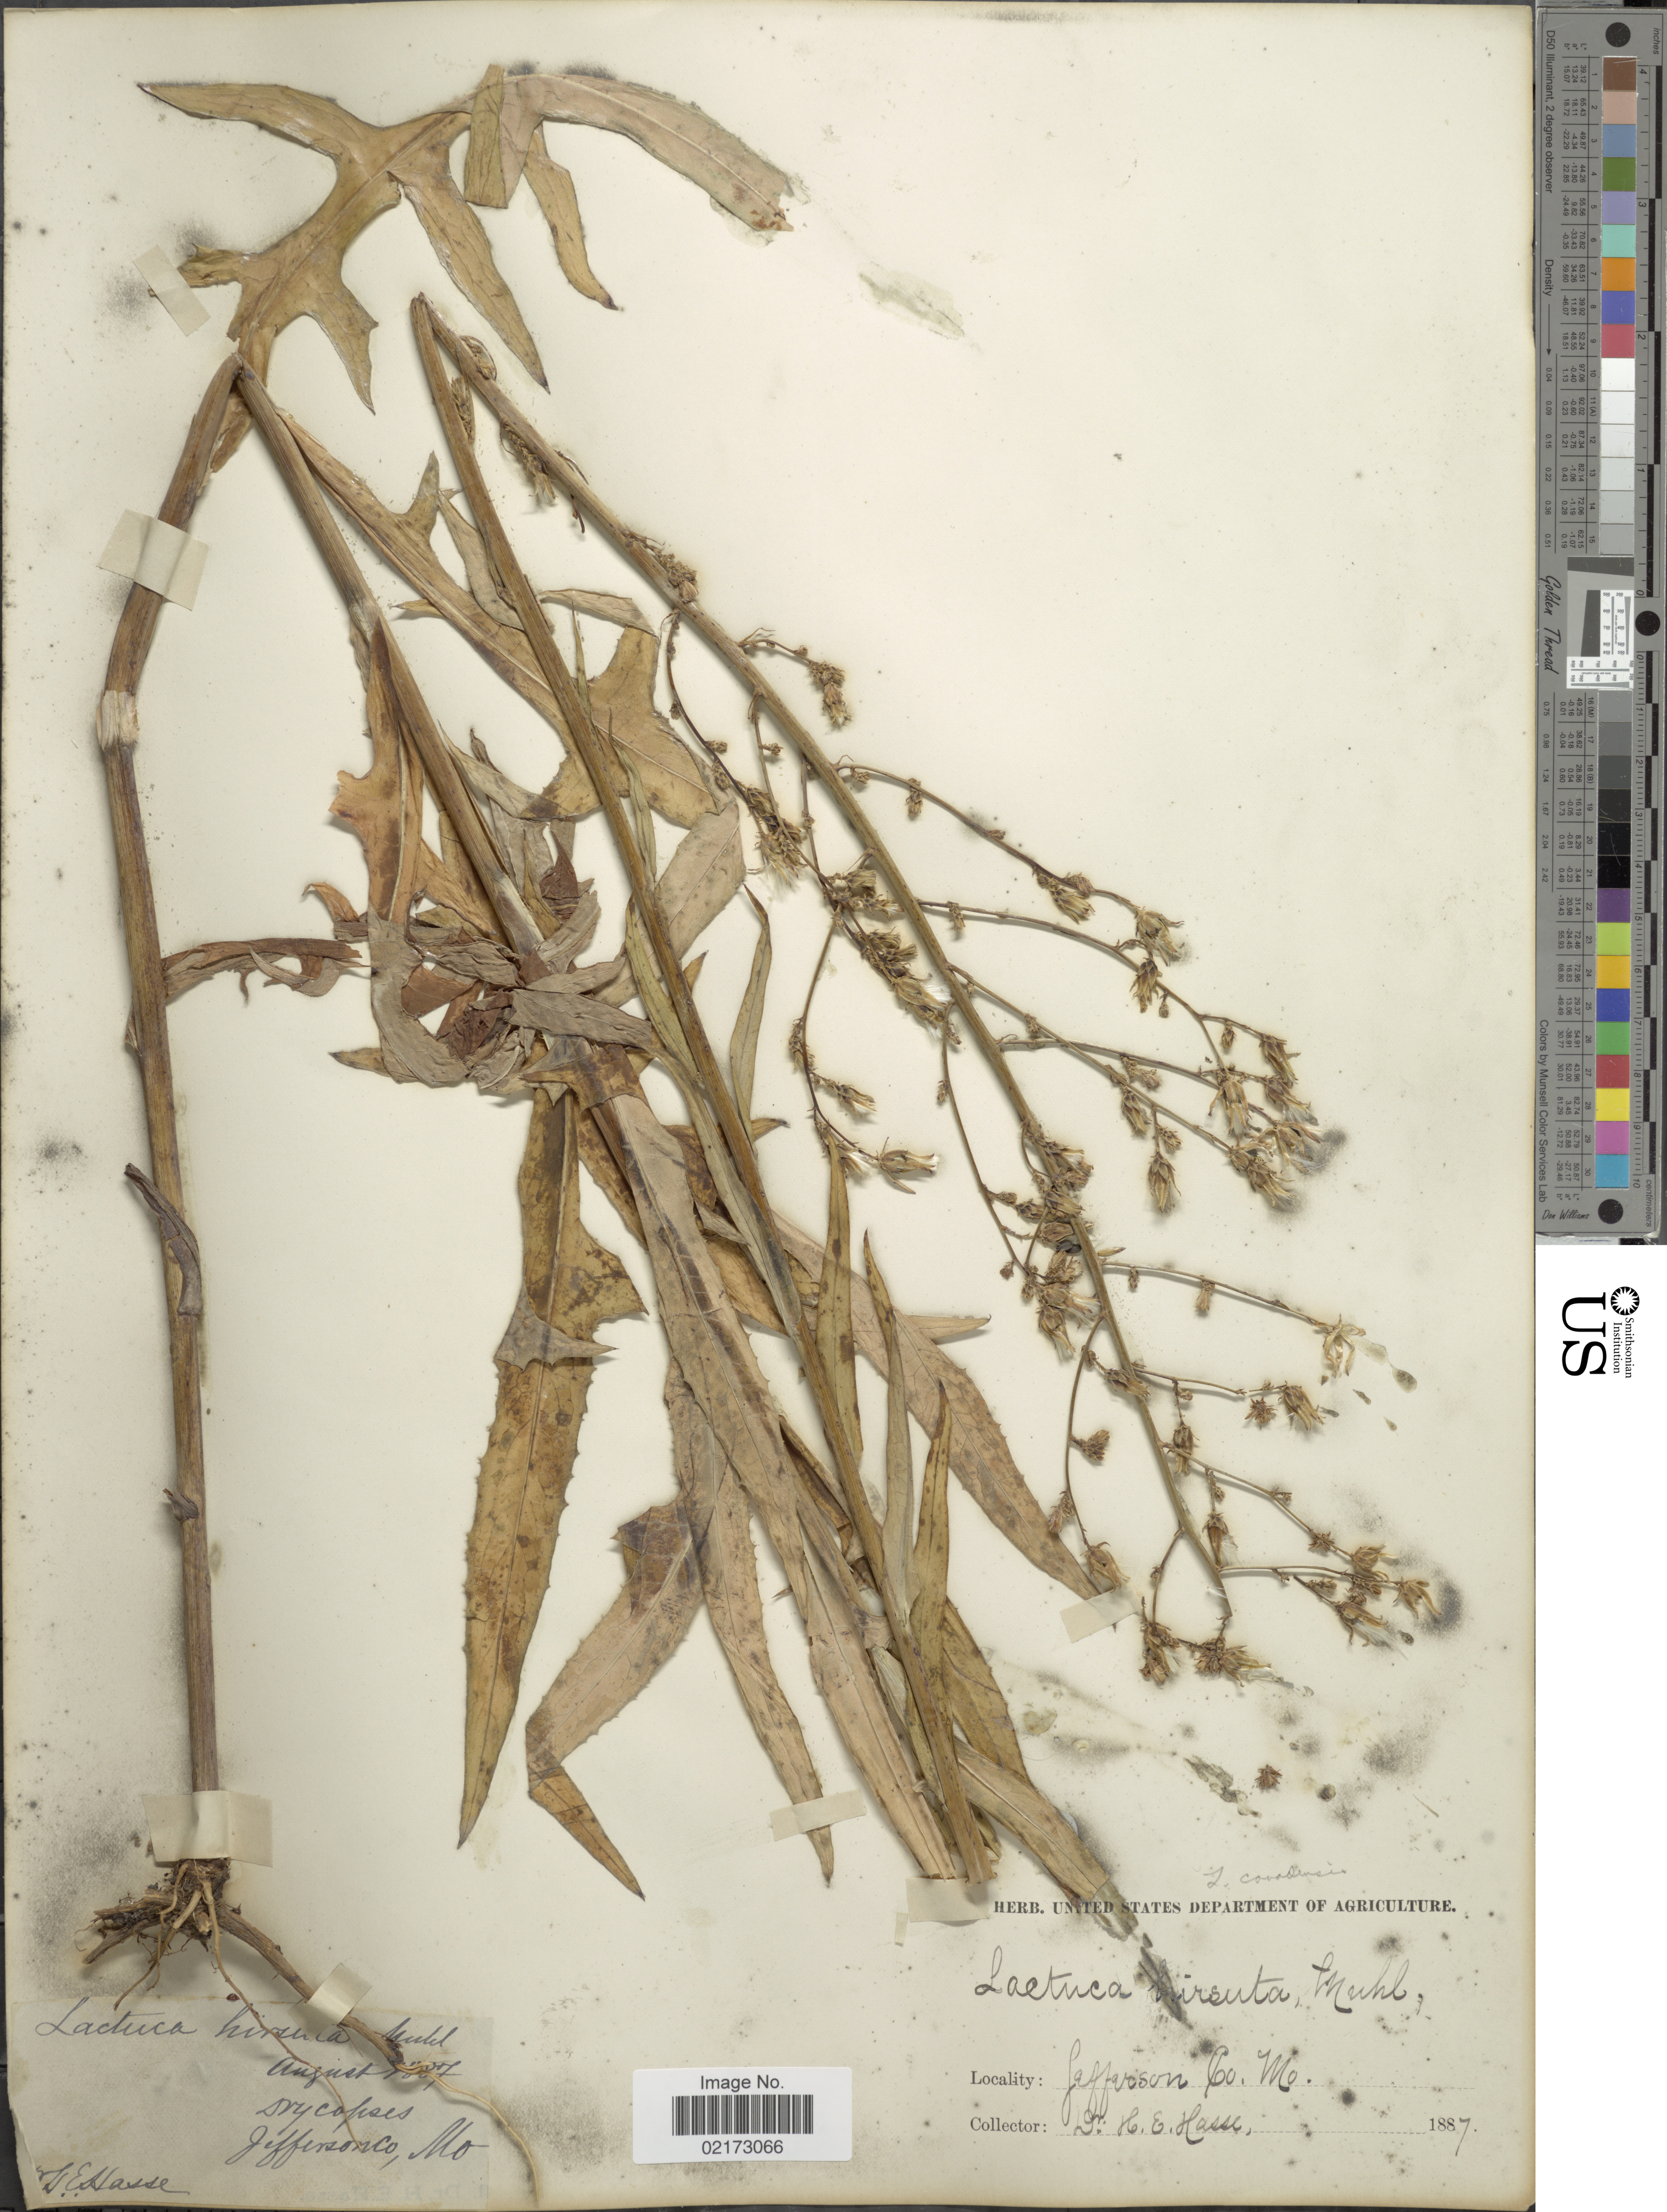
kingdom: Plantae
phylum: Tracheophyta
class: Magnoliopsida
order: Asterales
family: Asteraceae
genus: Lactuca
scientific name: Lactuca canadensis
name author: L.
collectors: H. E. Hasse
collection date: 1887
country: United States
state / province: Missouri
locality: Jefferson Co., Mo.